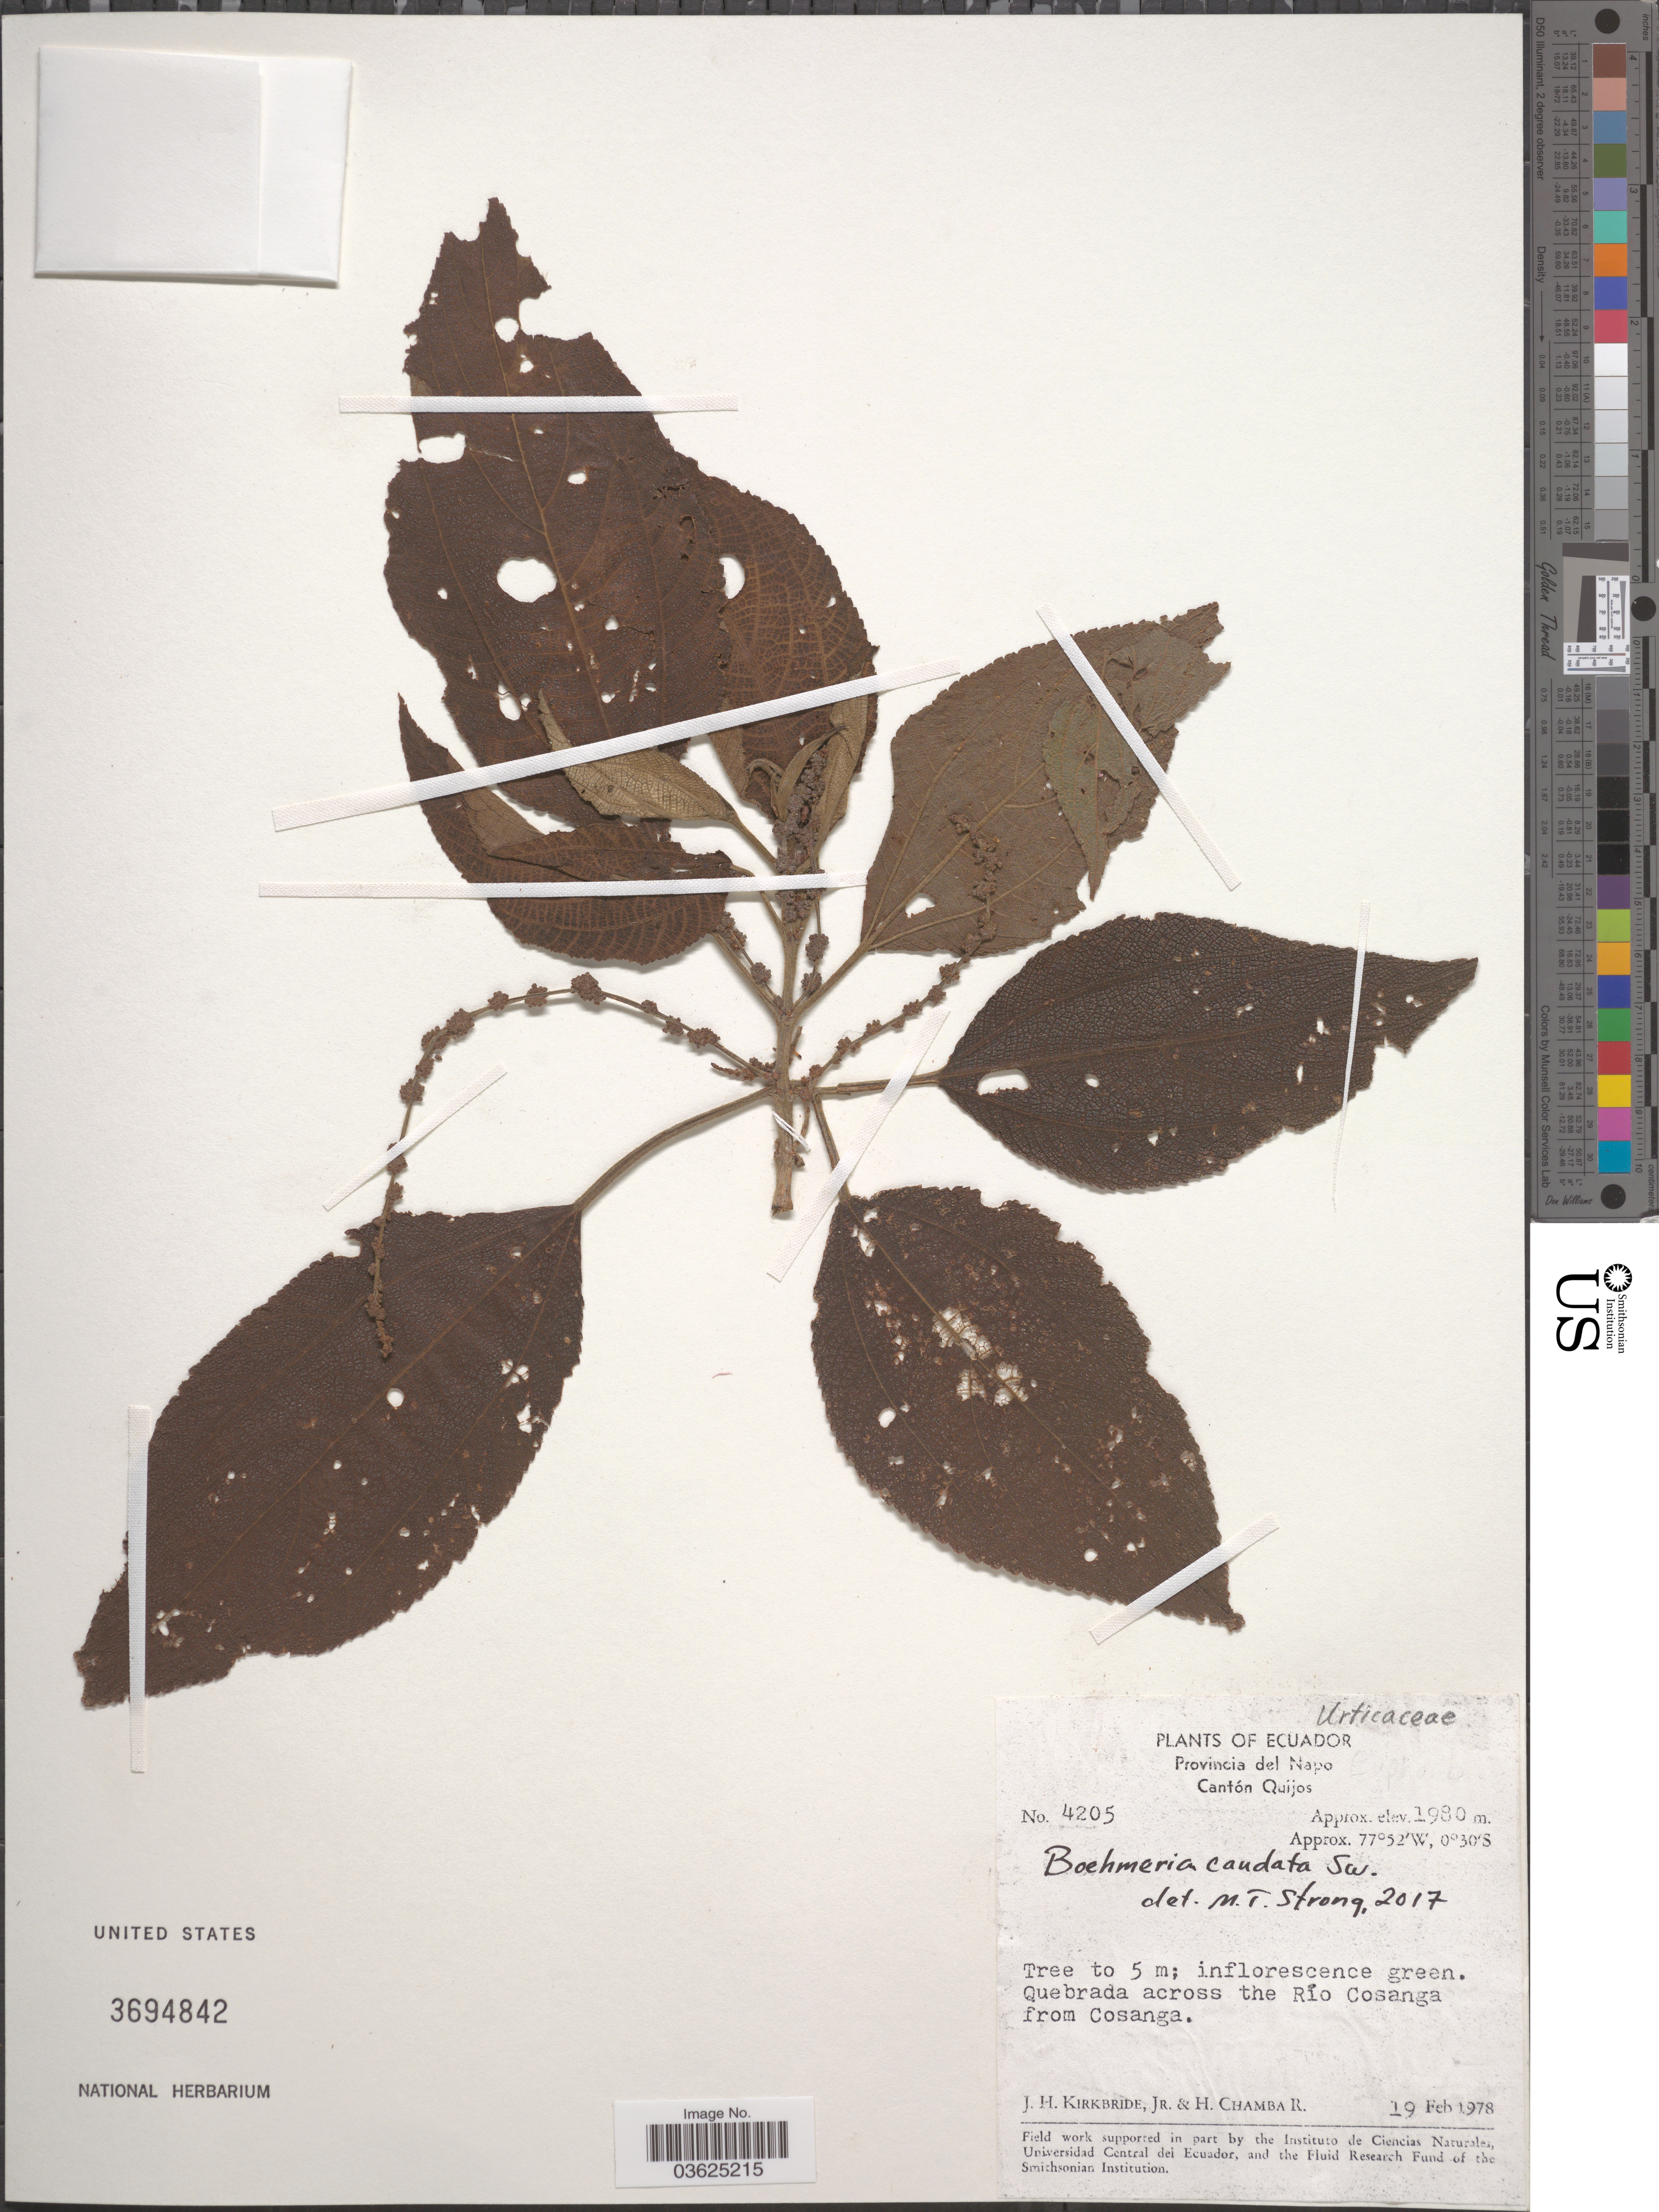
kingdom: Plantae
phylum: Tracheophyta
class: Magnoliopsida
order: Rosales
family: Urticaceae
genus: Boehmeria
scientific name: Boehmeria caudata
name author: Sw.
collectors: J. H. Kirkbride & H. Chamba R.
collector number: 4205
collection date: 1978-02-19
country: Ecuador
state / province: Napo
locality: Cantón Quijos. Quebrada across the Río Cosanga from Cosanga.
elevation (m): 1980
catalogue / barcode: US 3694842